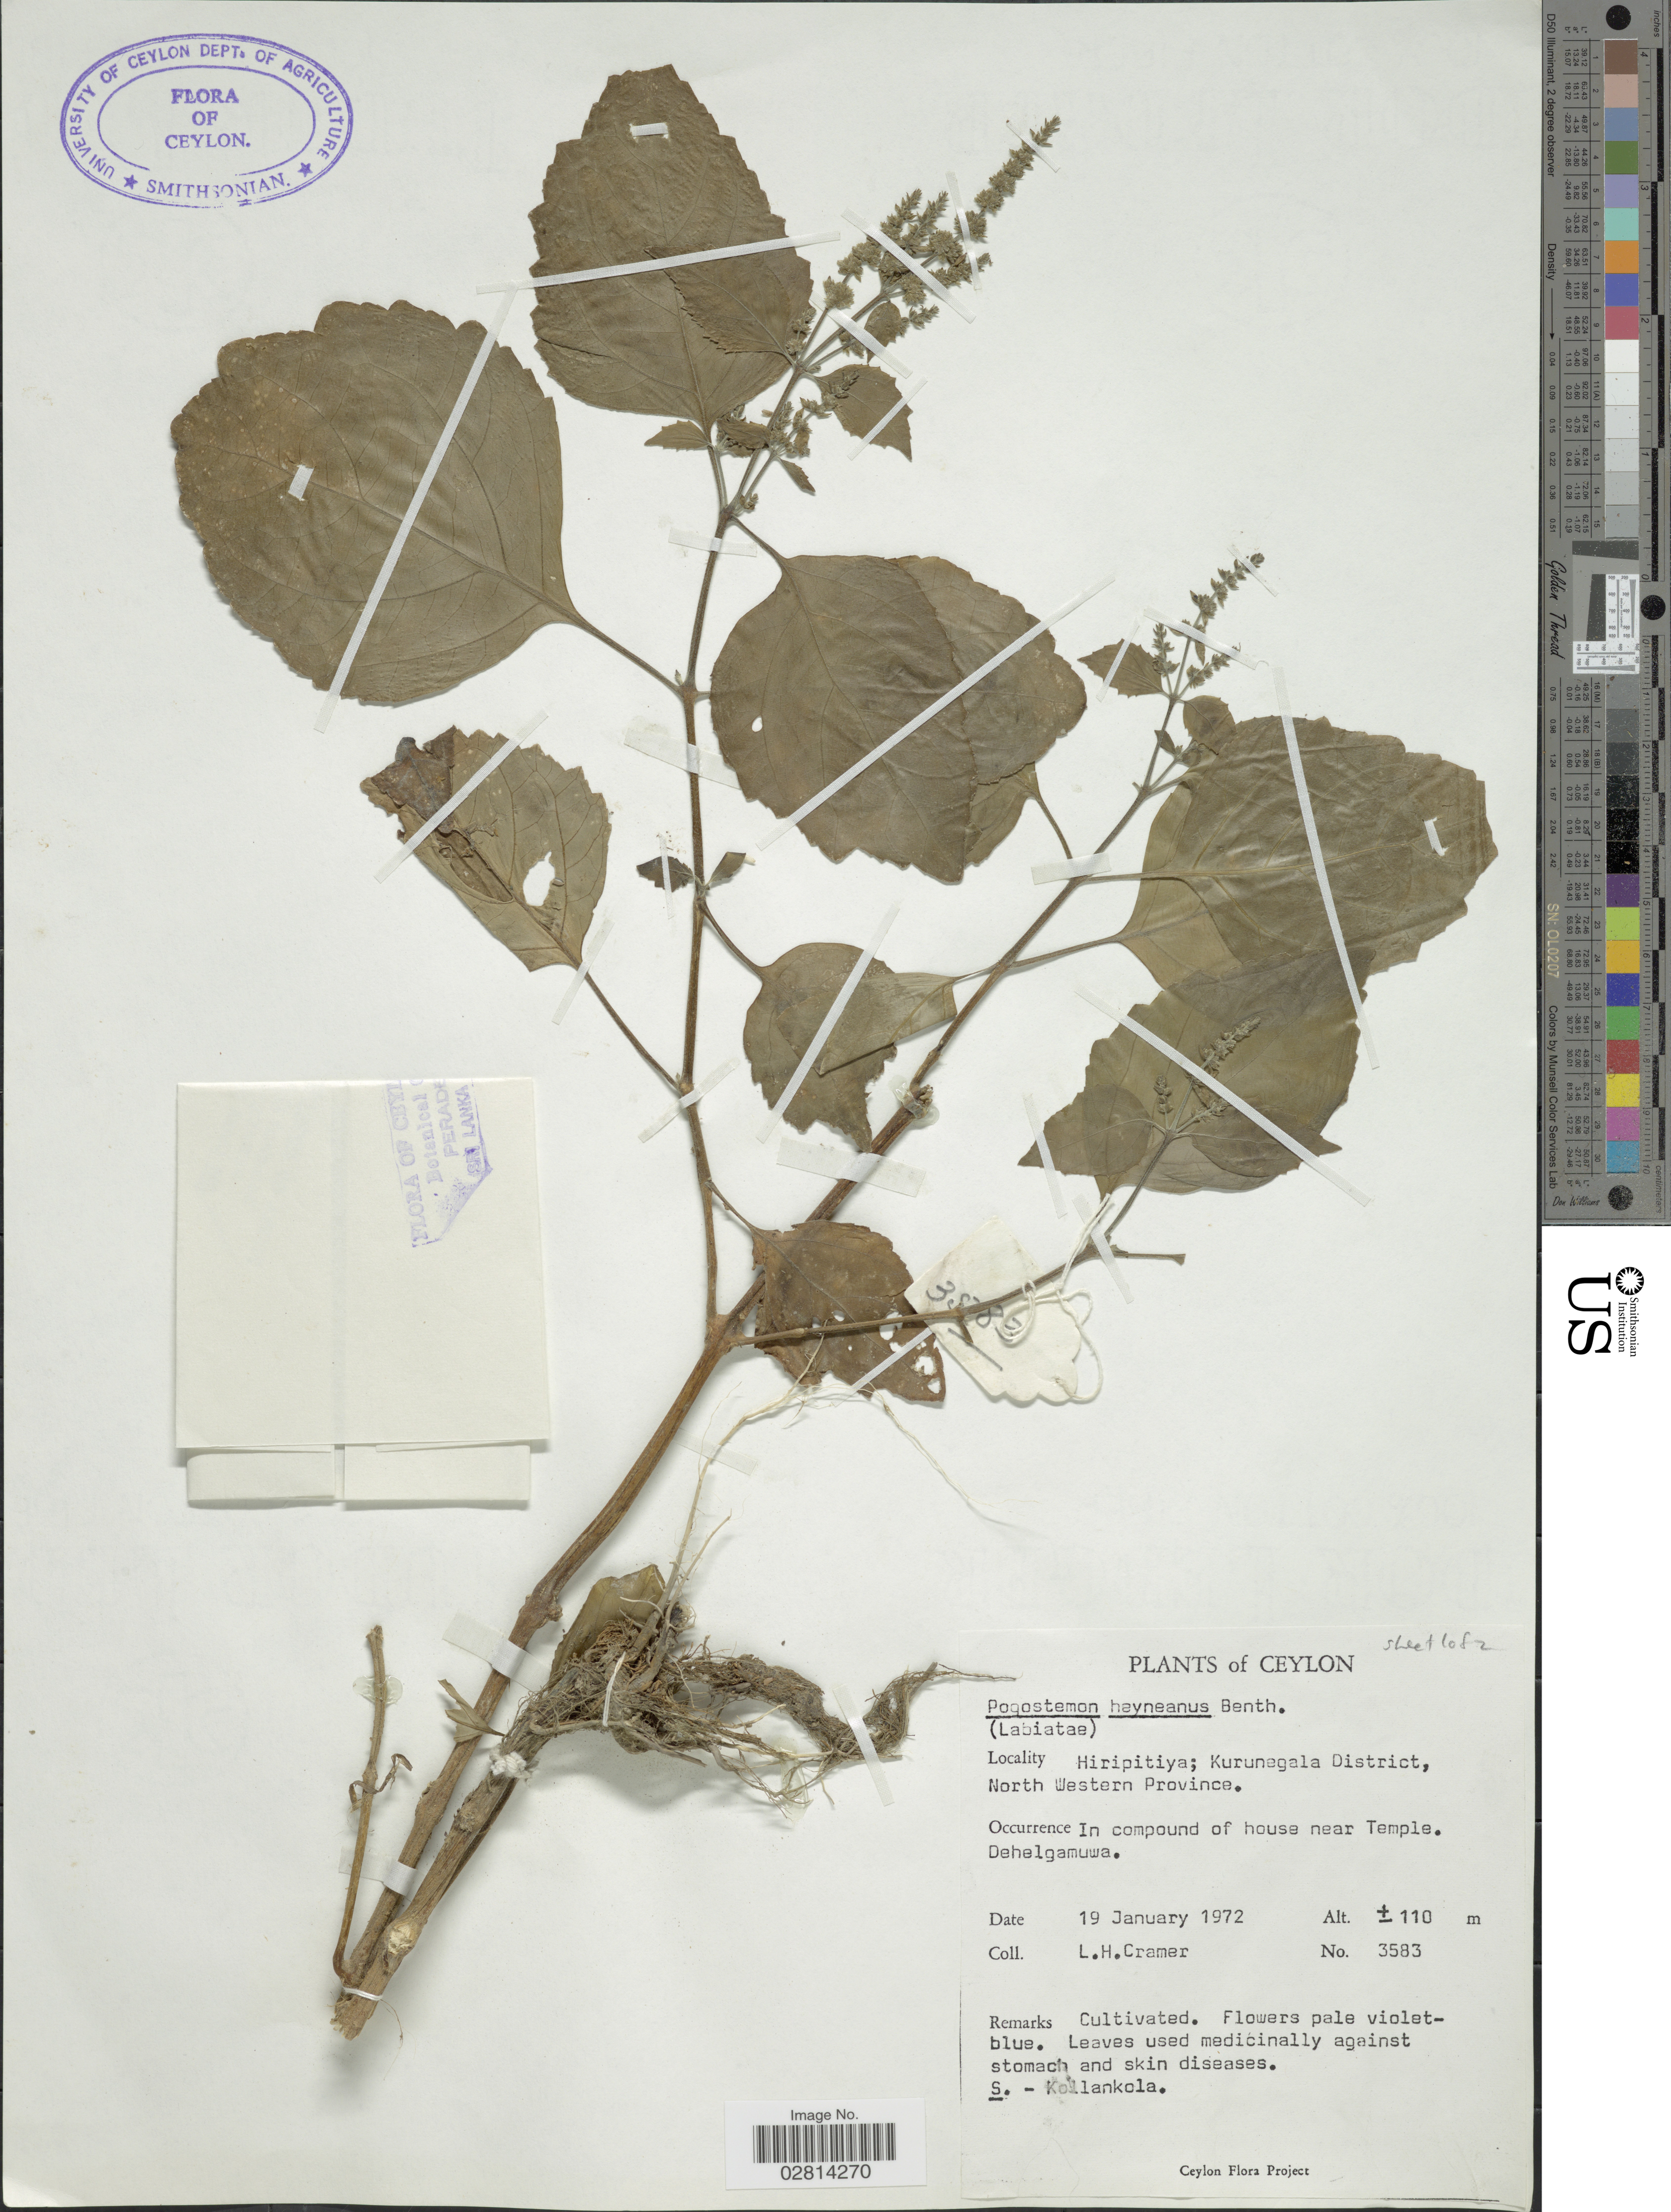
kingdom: Plantae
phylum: Tracheophyta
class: Magnoliopsida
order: Lamiales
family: Lamiaceae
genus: Pogostemon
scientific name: Pogostemon heyneanus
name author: Benth.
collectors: L. H. Cramer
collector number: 3583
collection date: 1972-01-19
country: Sri Lanka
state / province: North Western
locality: Ceylon. Hiripitiya: Kurunegala District. In compound of house near Temple. Dehelgamuwa.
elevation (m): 110